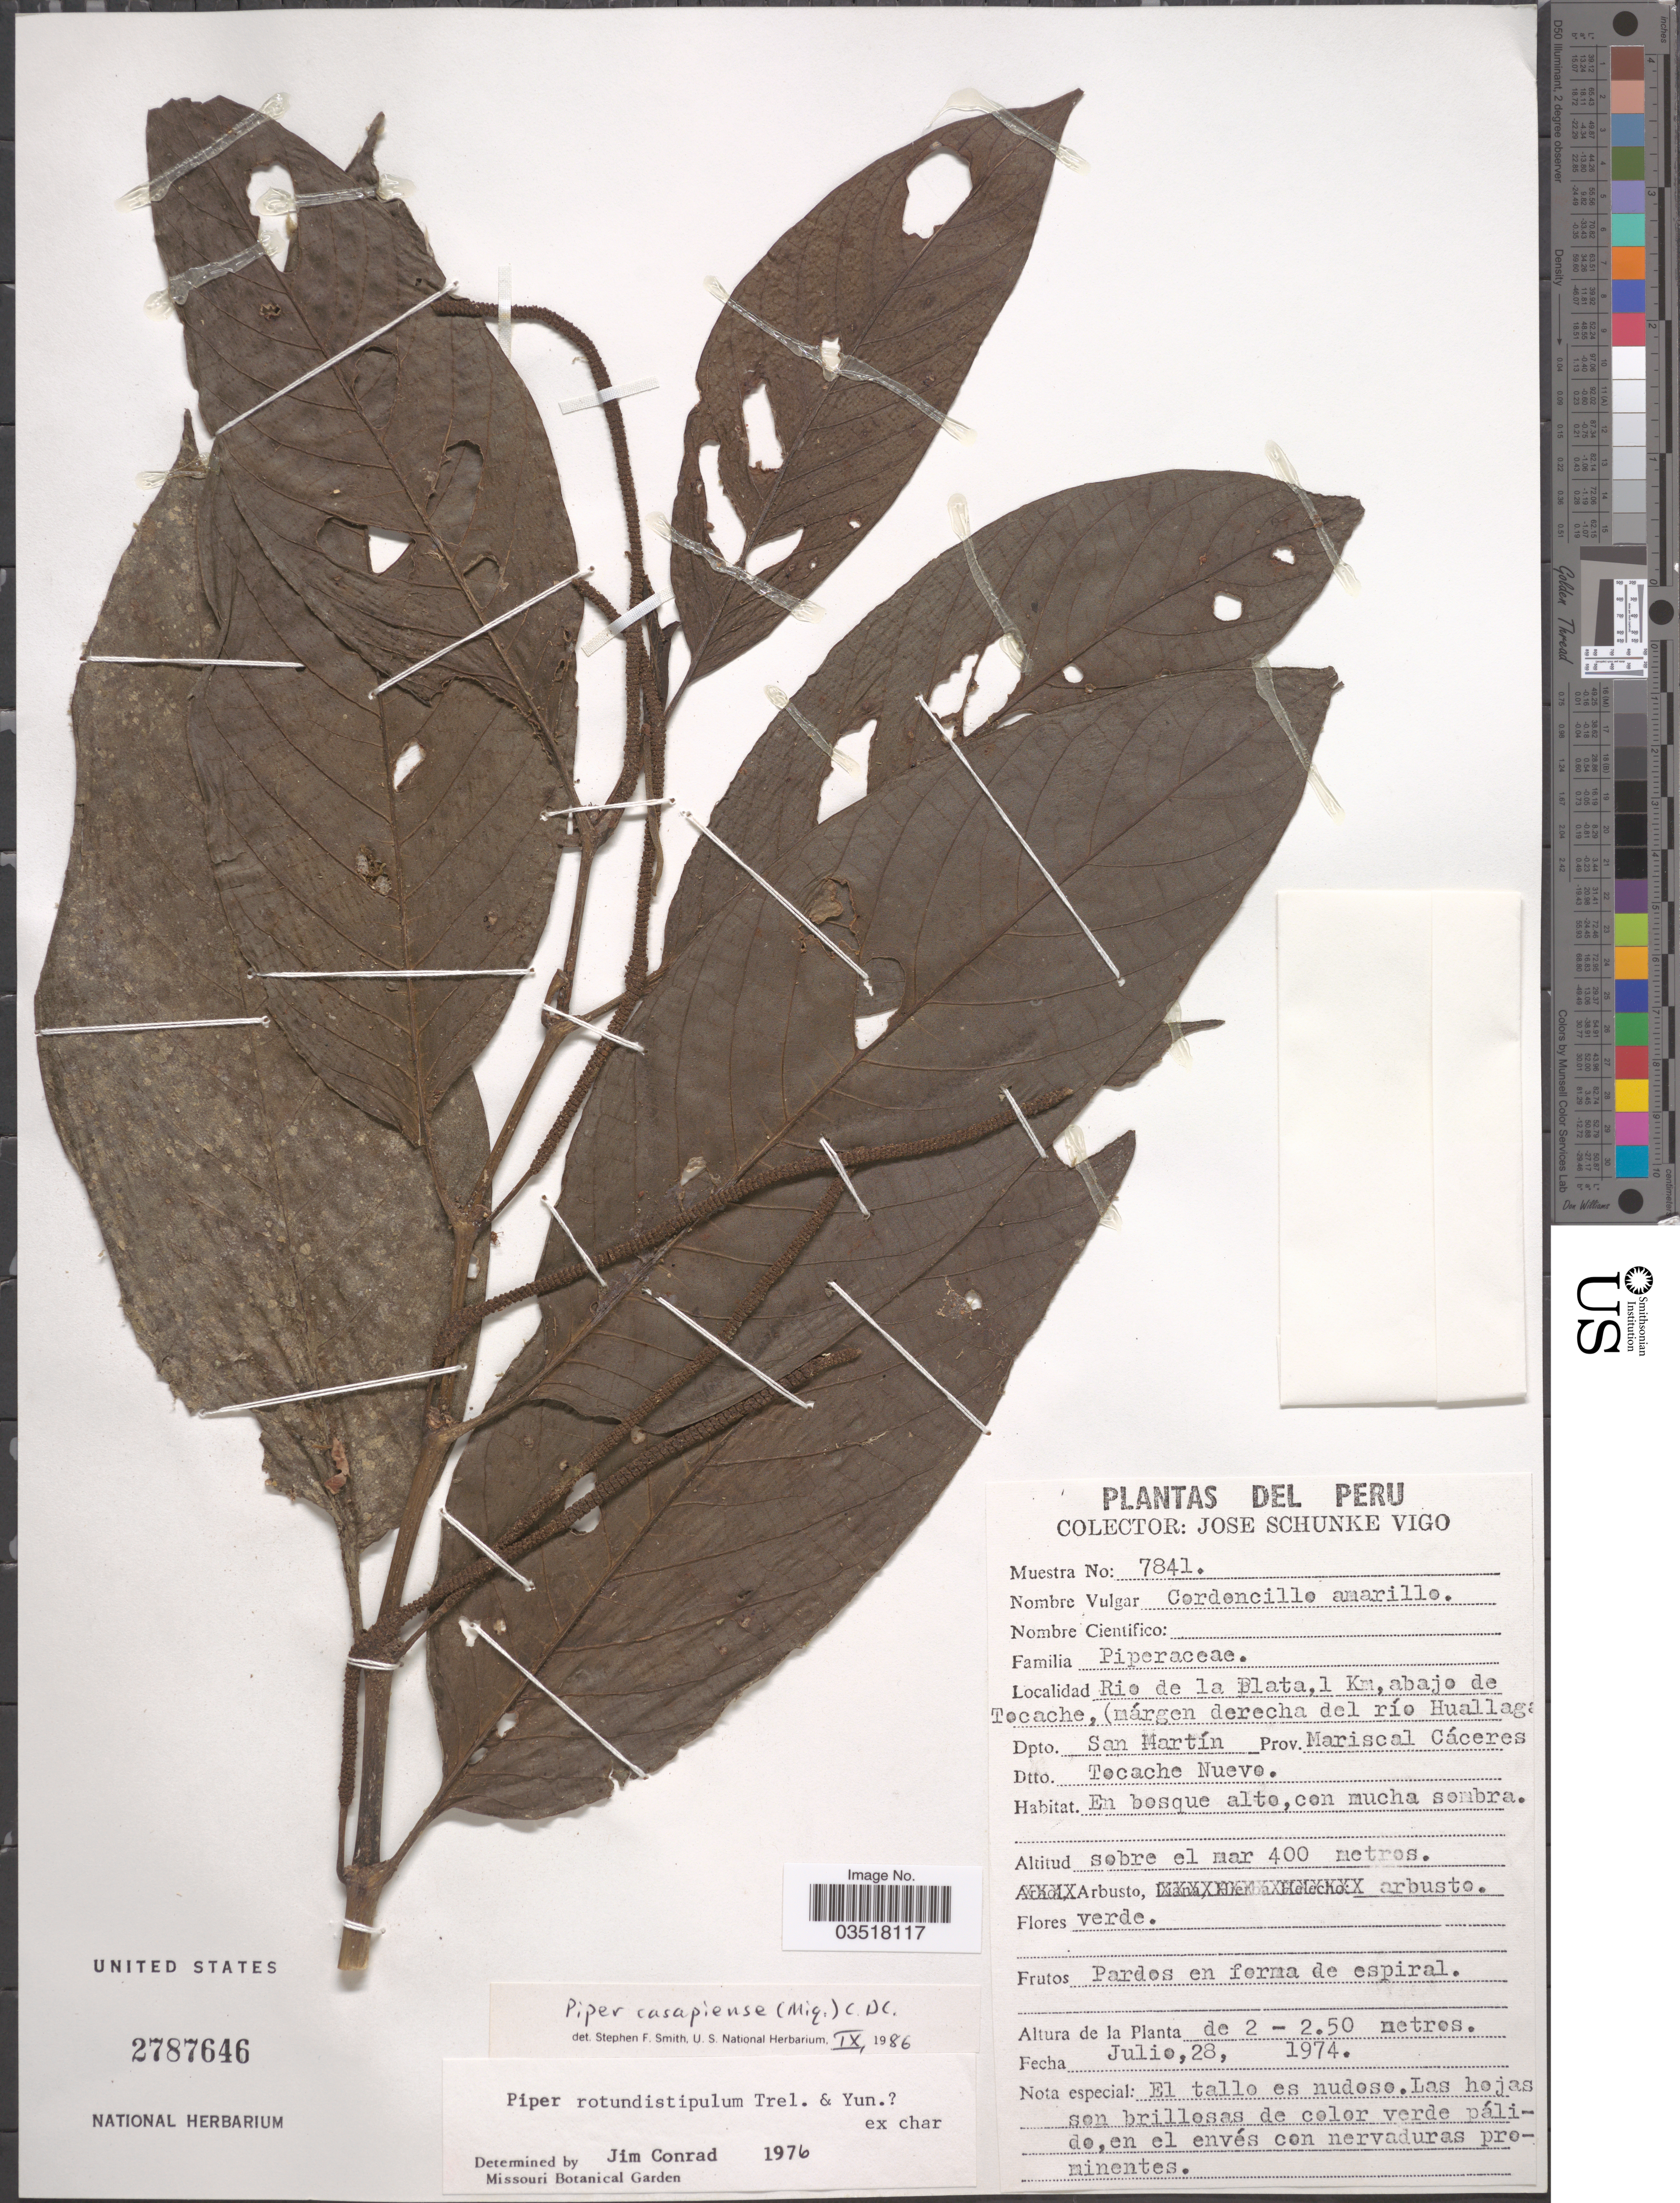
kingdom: Plantae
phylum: Tracheophyta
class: Magnoliopsida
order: Piperales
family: Piperaceae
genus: Piper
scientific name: Piper casapiense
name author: C. DC.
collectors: J. Schunke Vigo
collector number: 7841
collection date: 1974-07-28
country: Peru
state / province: San Martín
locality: Rio de la Plata, 1 Km, abajo de Tocache, (márgen derecha del río Huallaga). Dpto. San Martín. Prov. Mariscal Cáceres. Dtto. Tocache Nuevo.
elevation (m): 400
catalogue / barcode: US 2787646